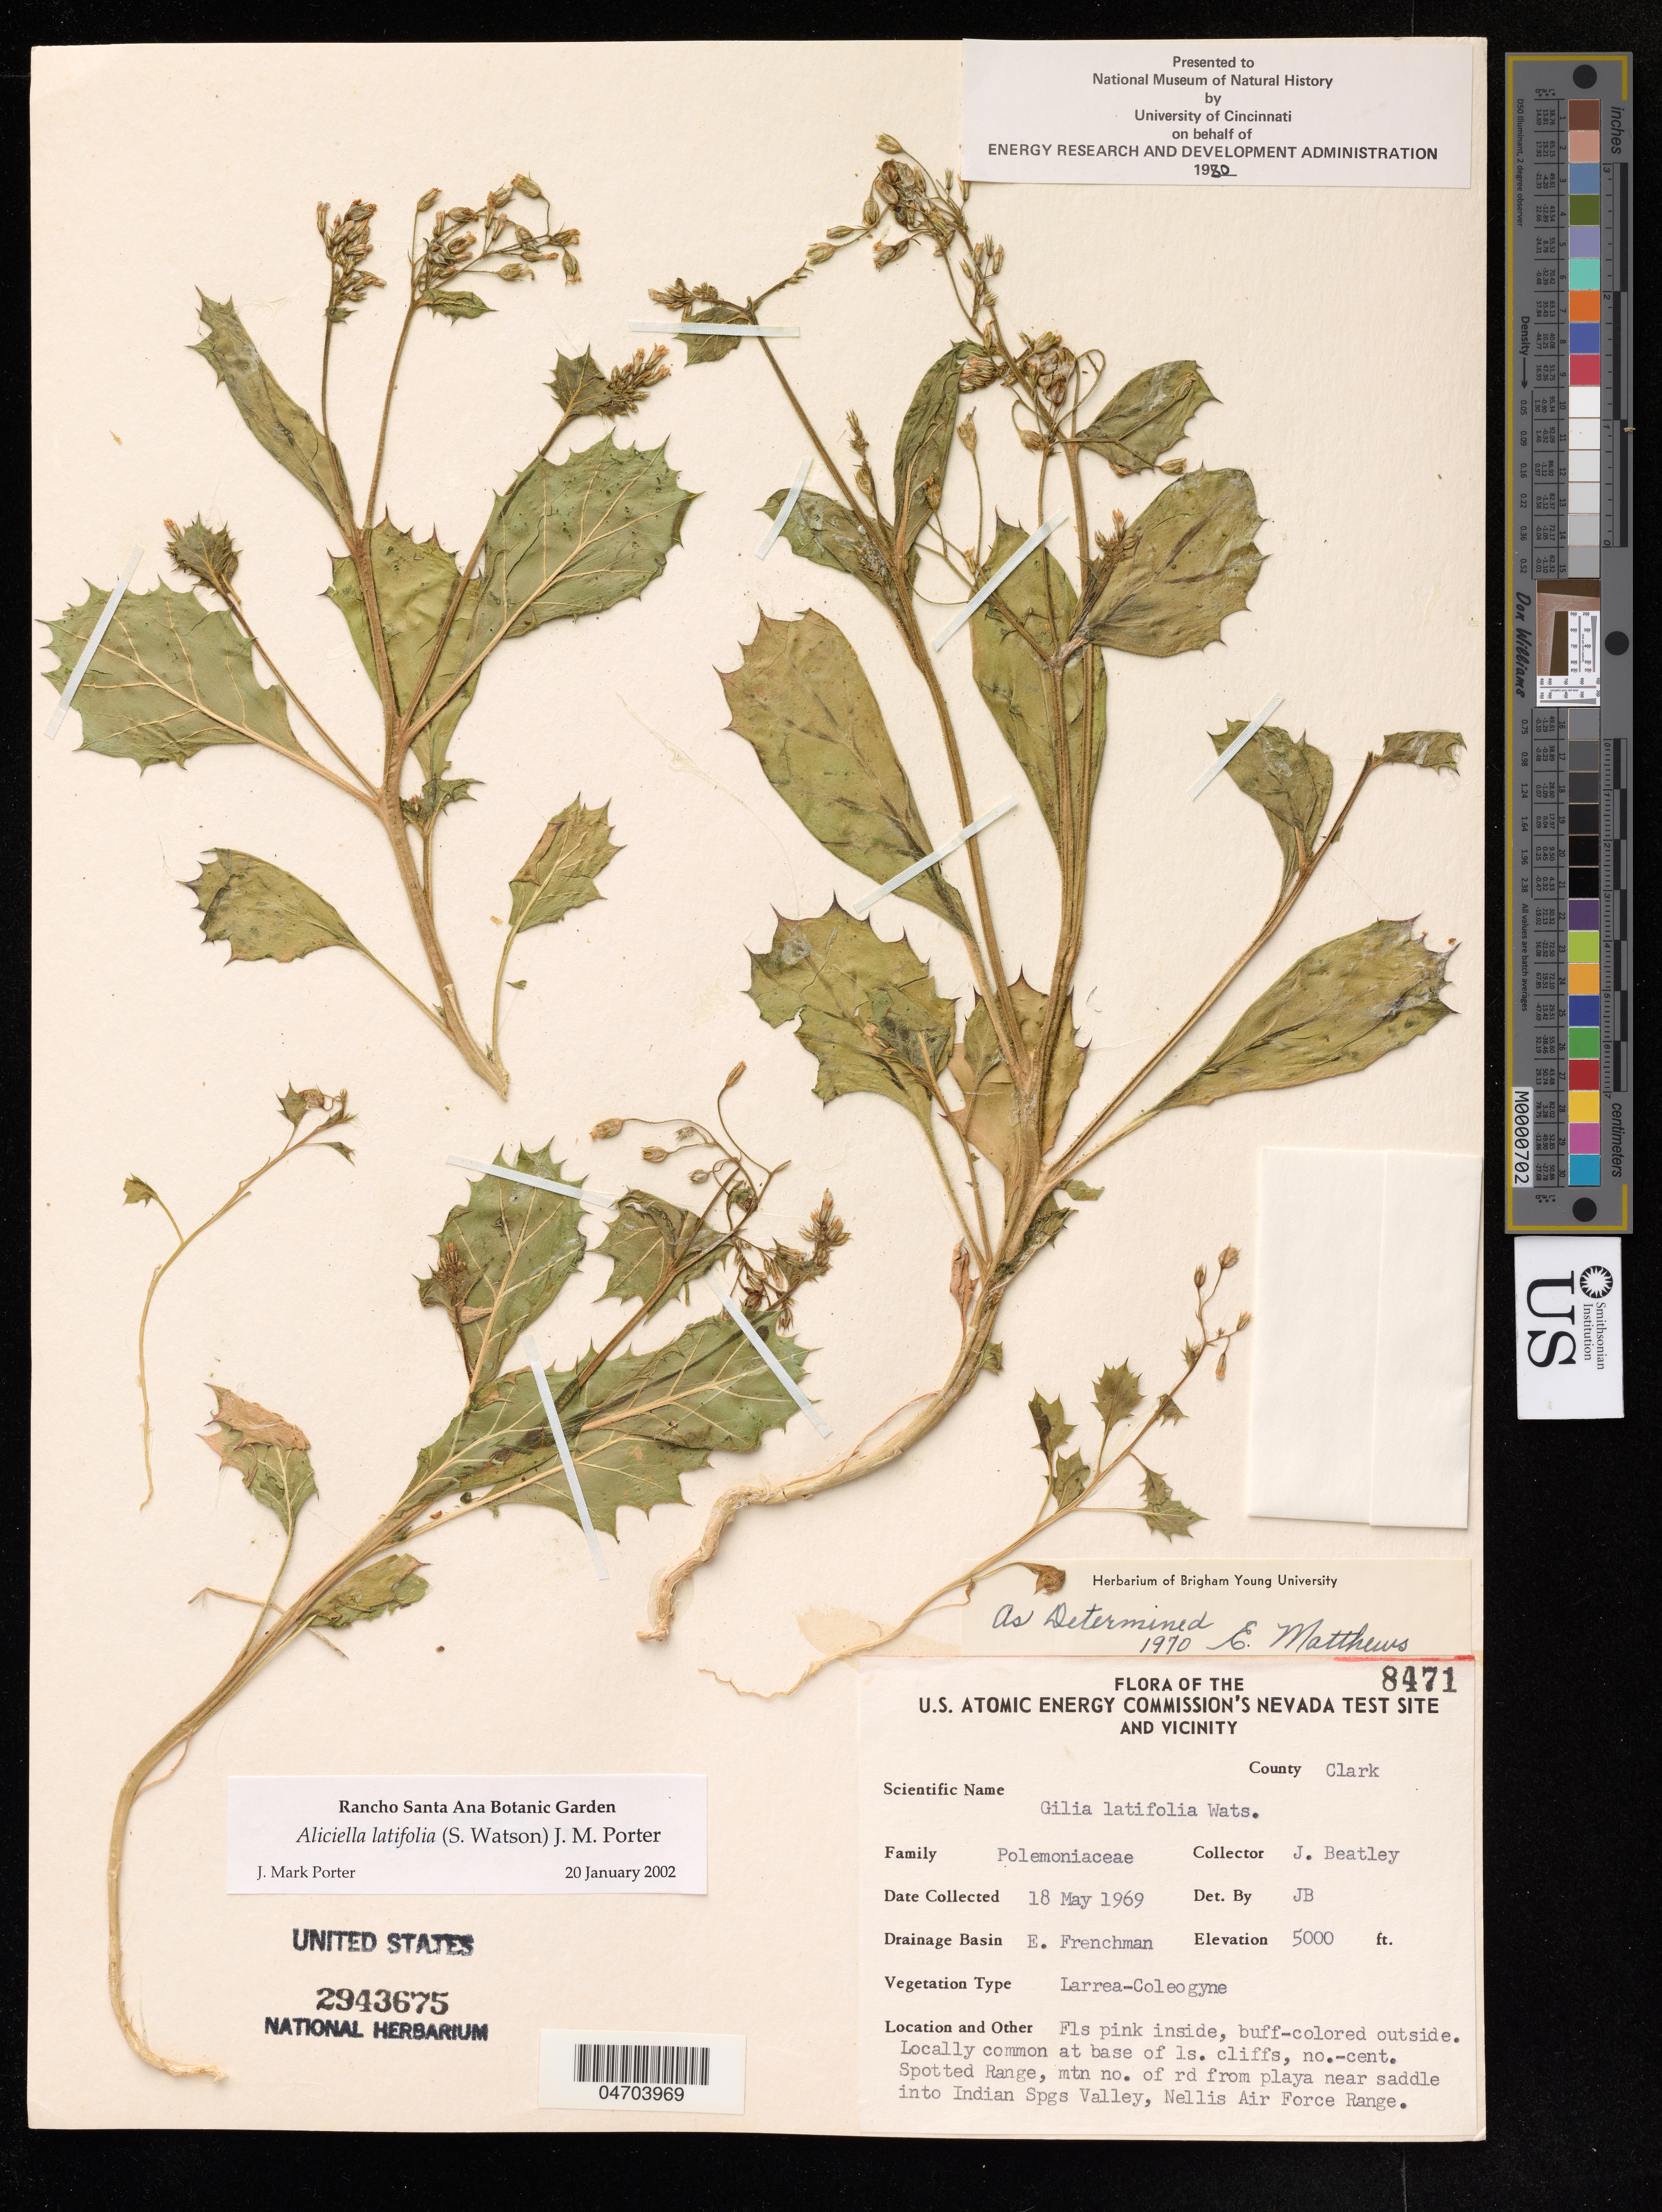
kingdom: Plantae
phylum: Tracheophyta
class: Magnoliopsida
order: Ericales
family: Polemoniaceae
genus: Aliciella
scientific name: Aliciella latifolia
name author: (S. Watson) J.M. Porter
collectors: J. Beatley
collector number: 8471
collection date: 1969-05-18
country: United States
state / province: Nevada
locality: Clark.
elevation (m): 1524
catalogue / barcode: US 2943675